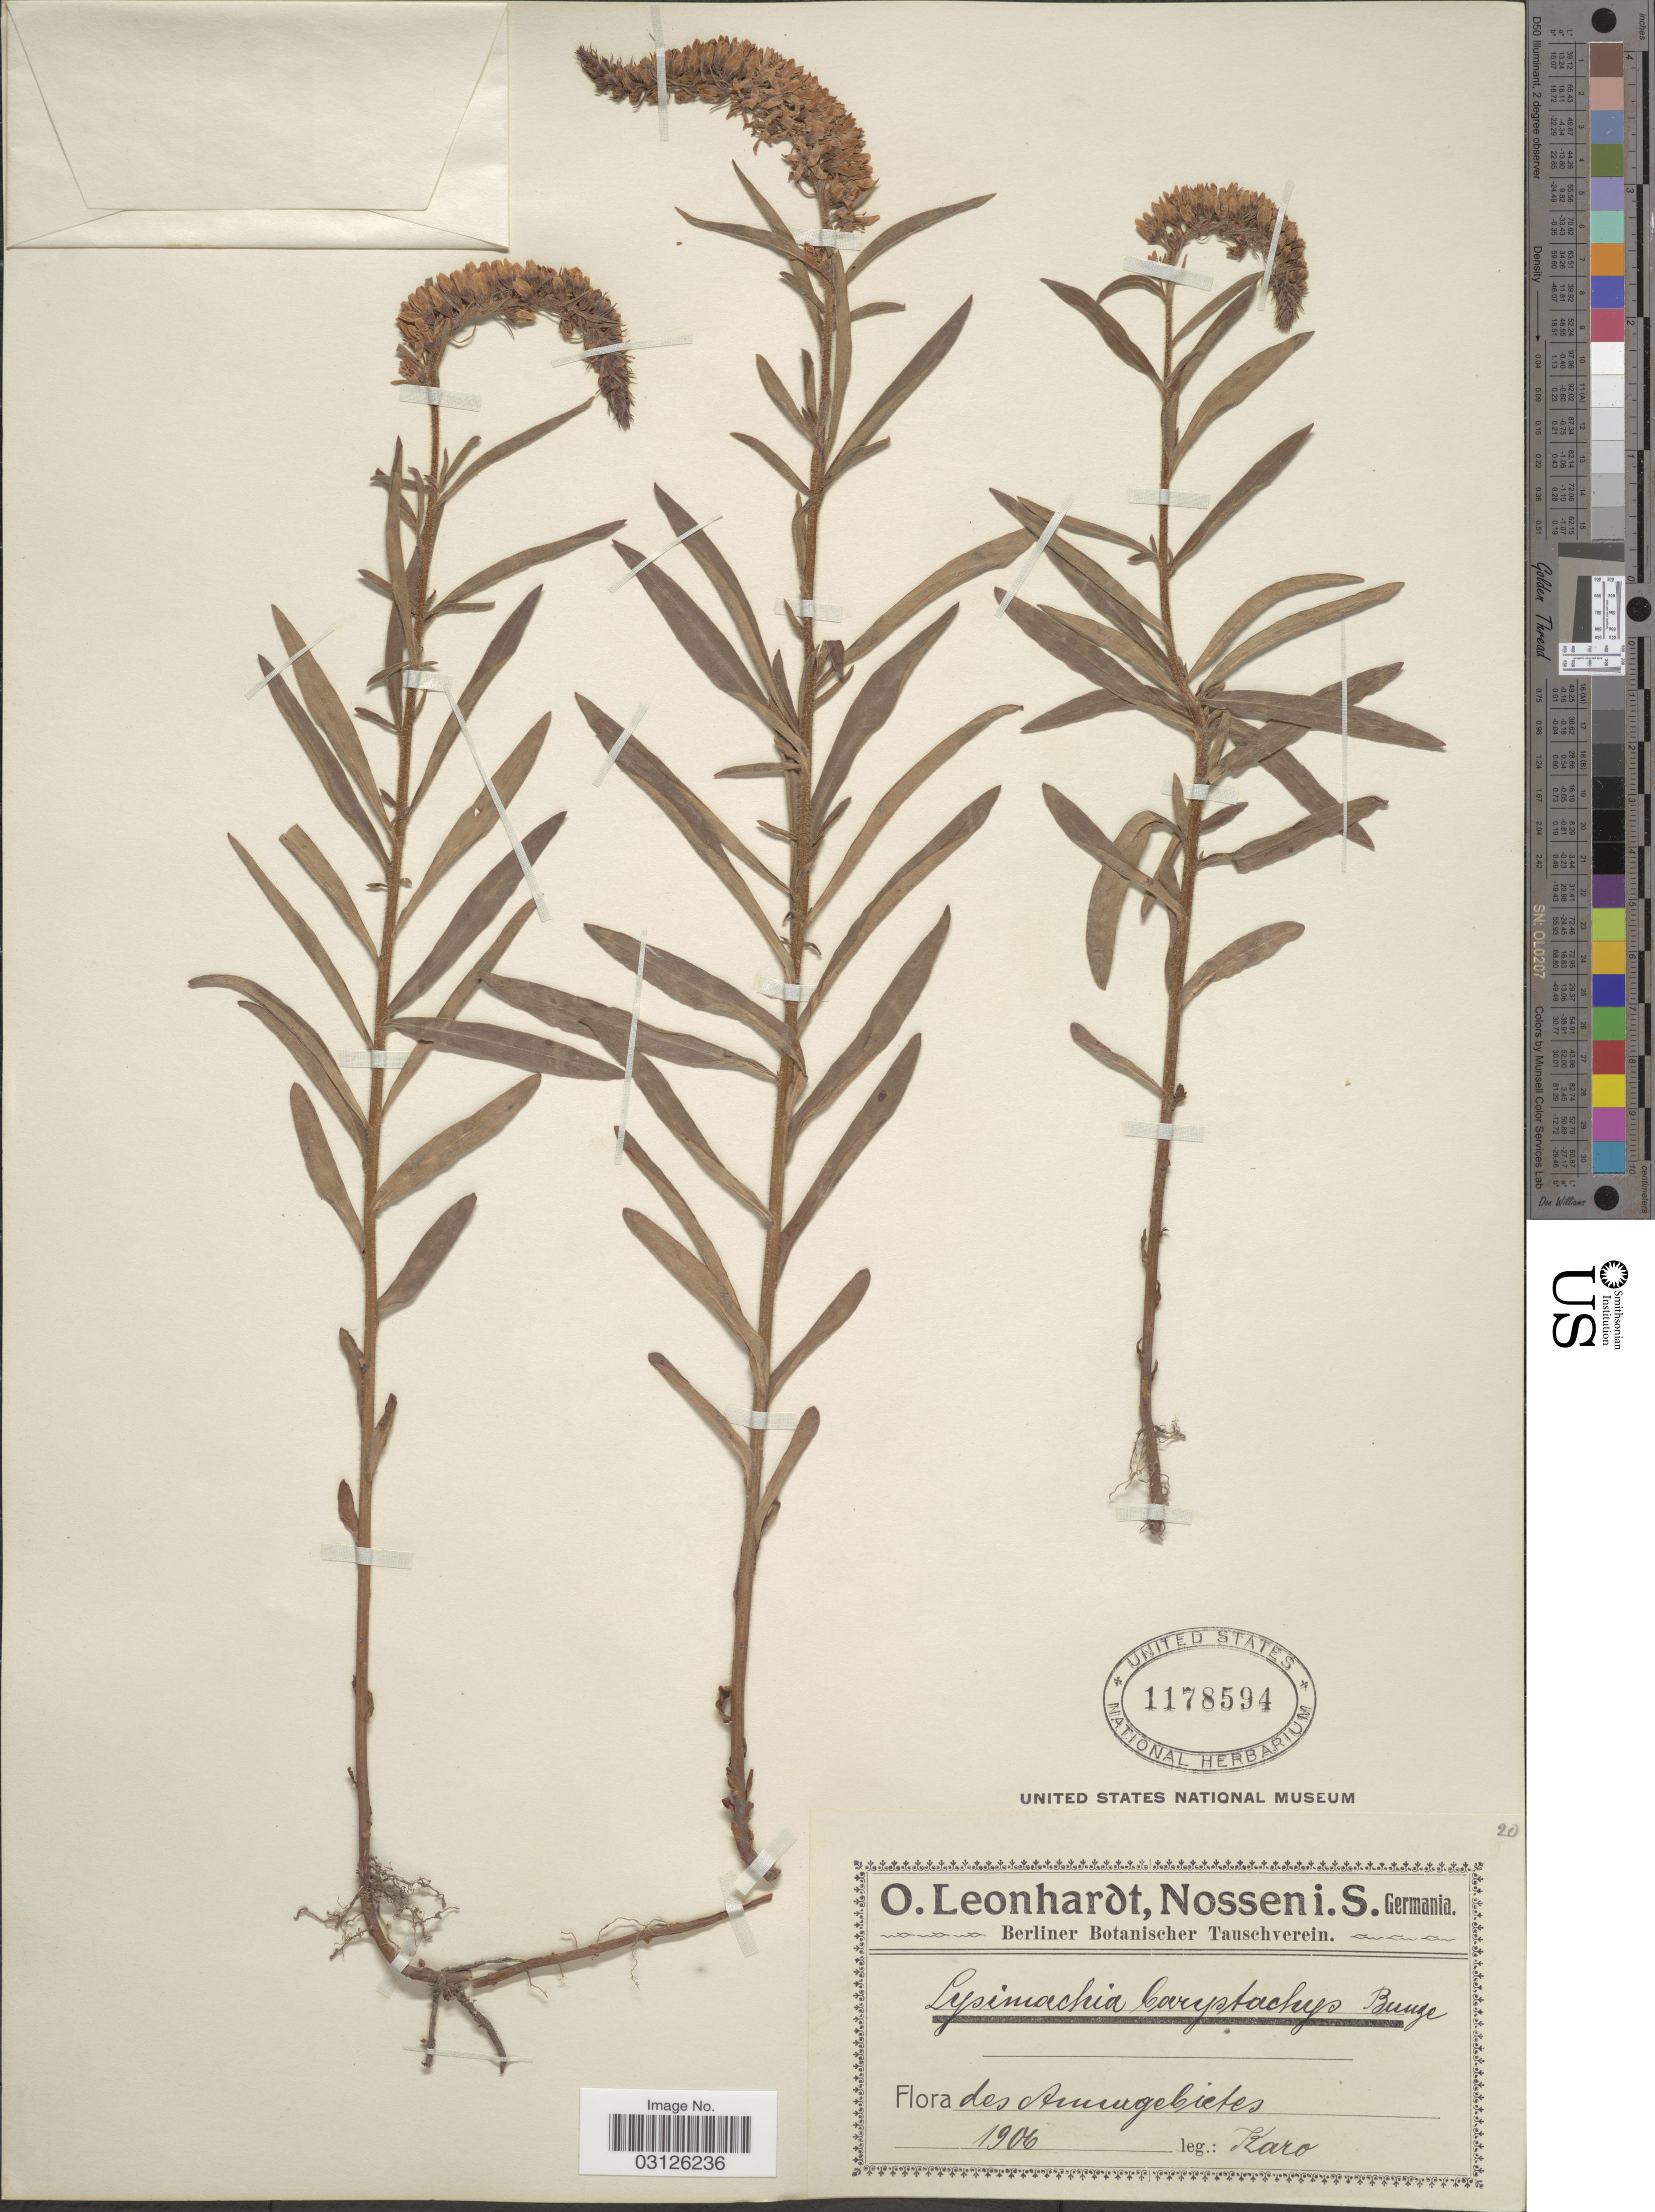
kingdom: Plantae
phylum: Tracheophyta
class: Magnoliopsida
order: Ericales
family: Primulaceae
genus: Lysimachia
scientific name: Lysimachia barystachys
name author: Bunge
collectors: Karo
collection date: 1906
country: Russian Federation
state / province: Amur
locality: Amurgebietes.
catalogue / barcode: US 1178594